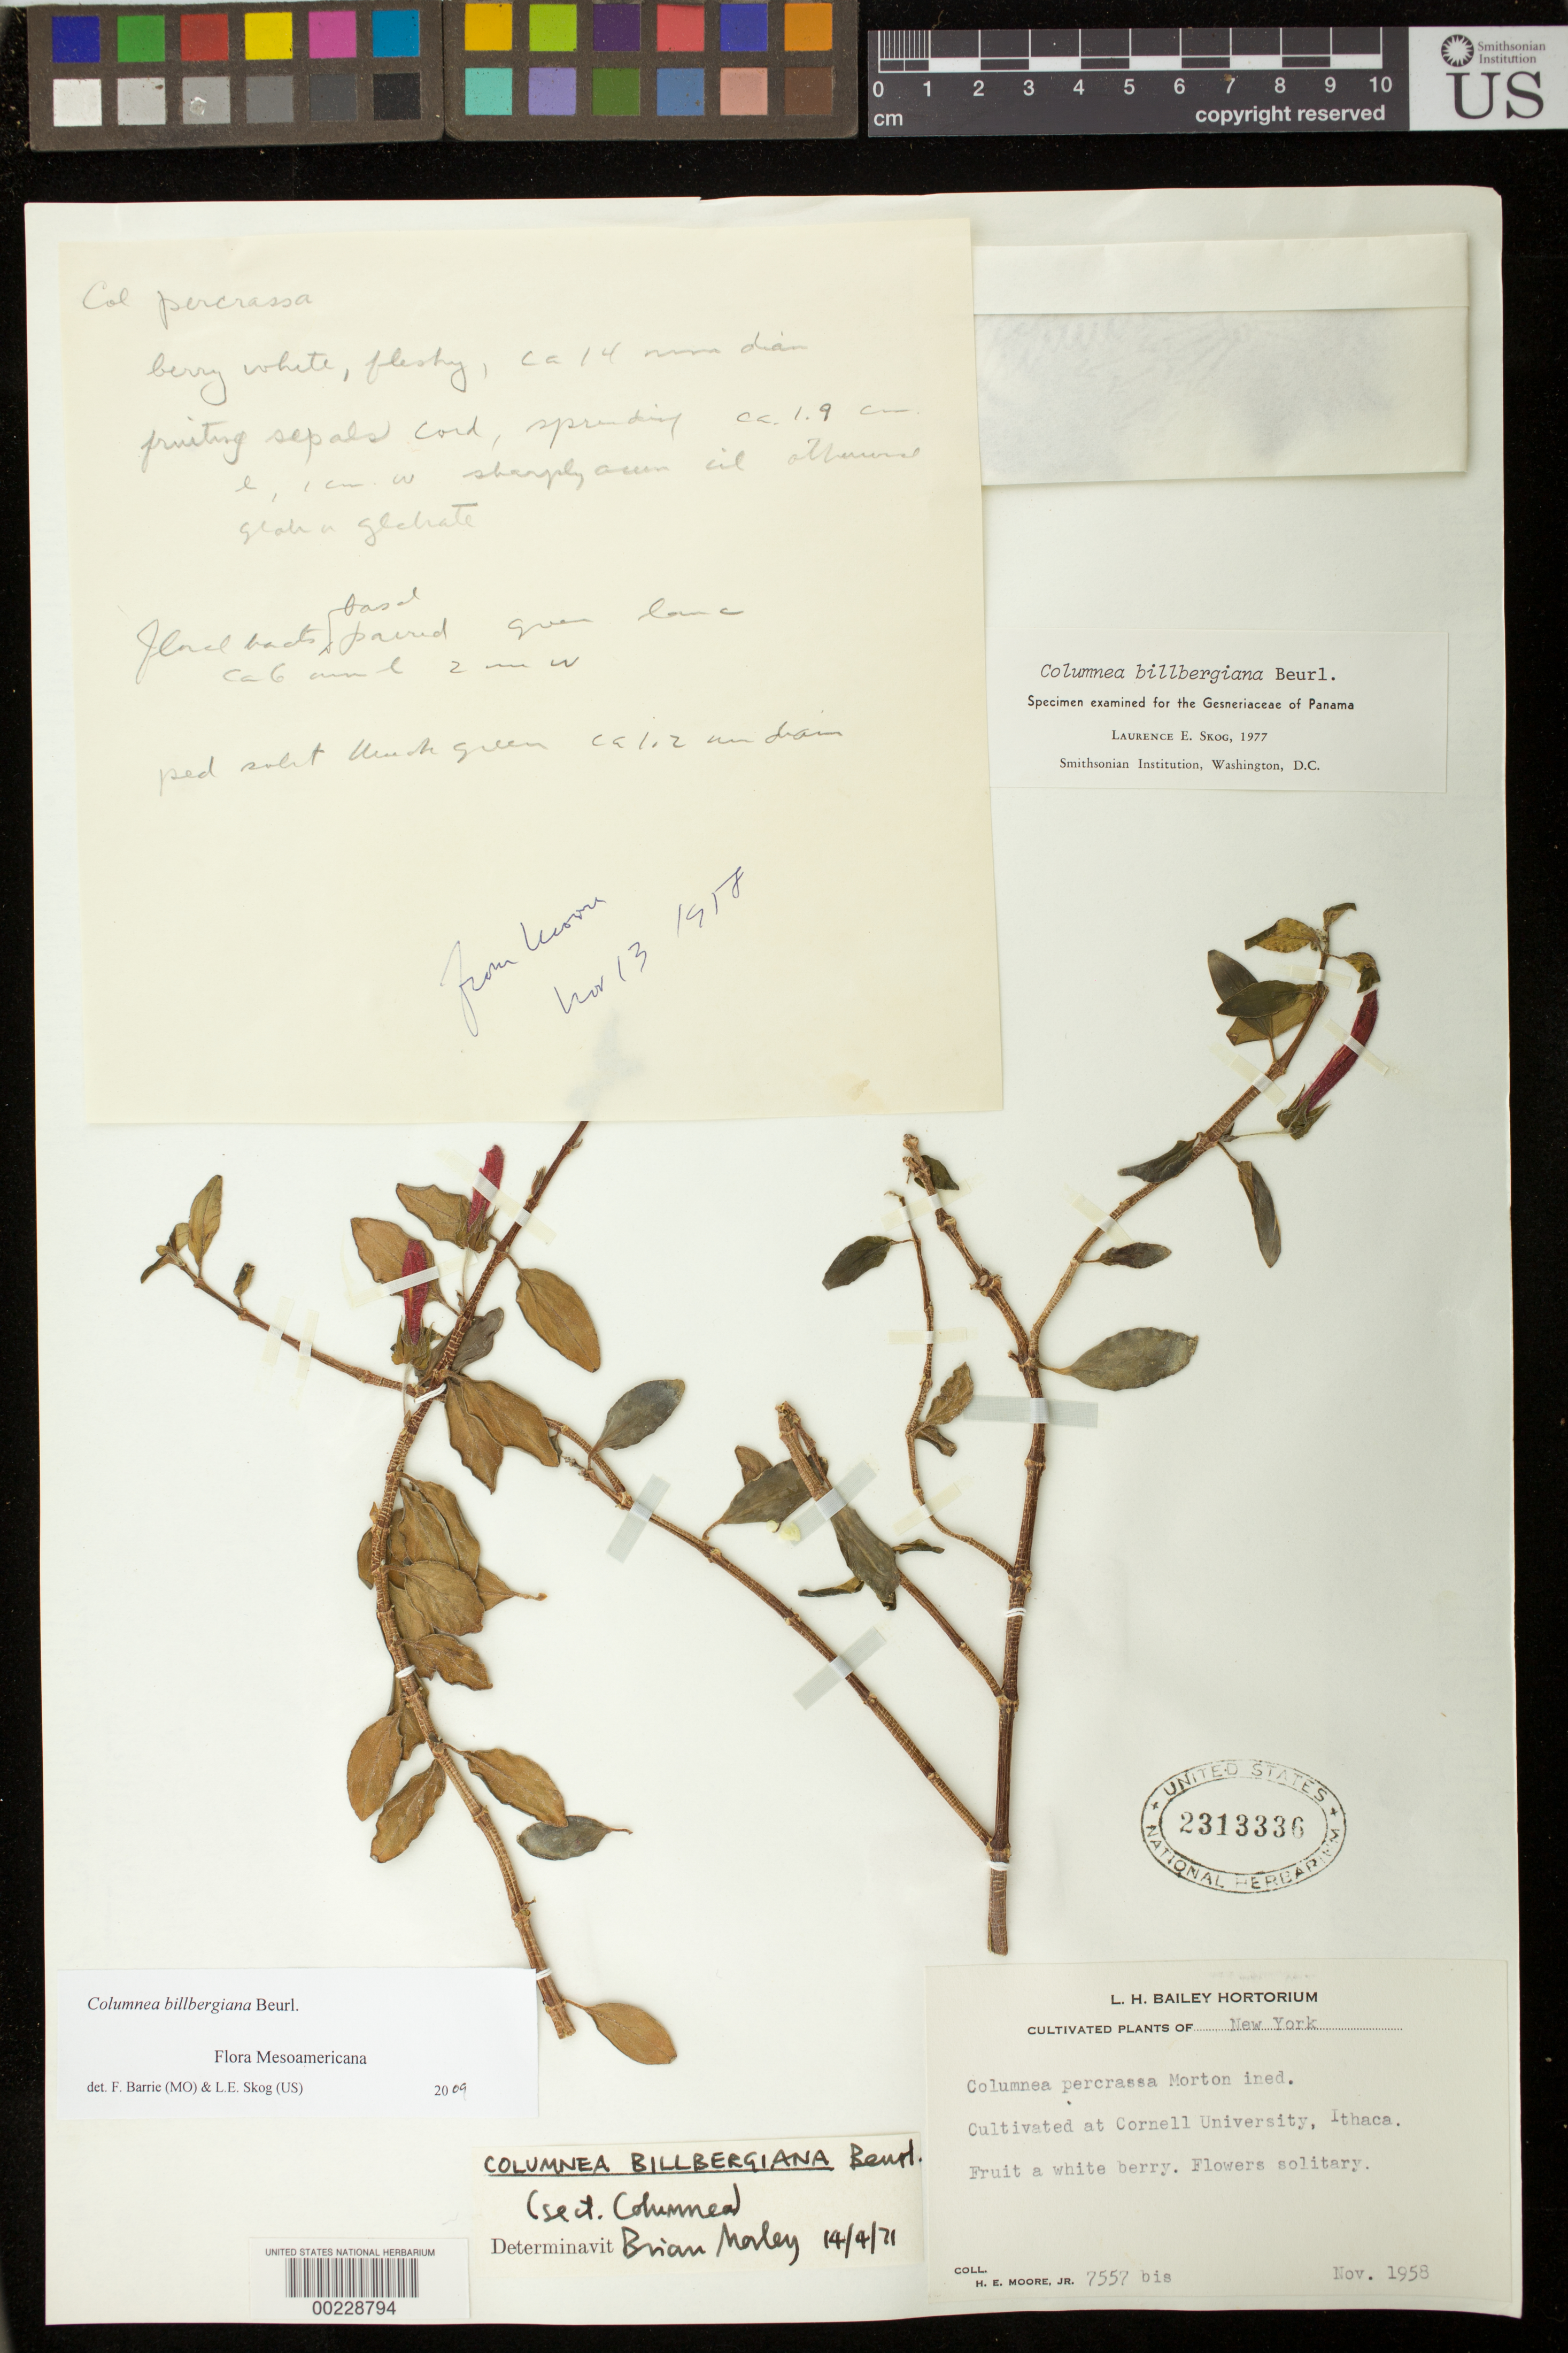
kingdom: Plantae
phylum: Tracheophyta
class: Magnoliopsida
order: Lamiales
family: Gesneriaceae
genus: Columnea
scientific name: Columnea billbergiana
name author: Beurl.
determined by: Skog, Laurence E.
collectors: H. E. Moore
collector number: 7557 bis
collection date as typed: Nov 1958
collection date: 1958-11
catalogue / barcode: US 2313336